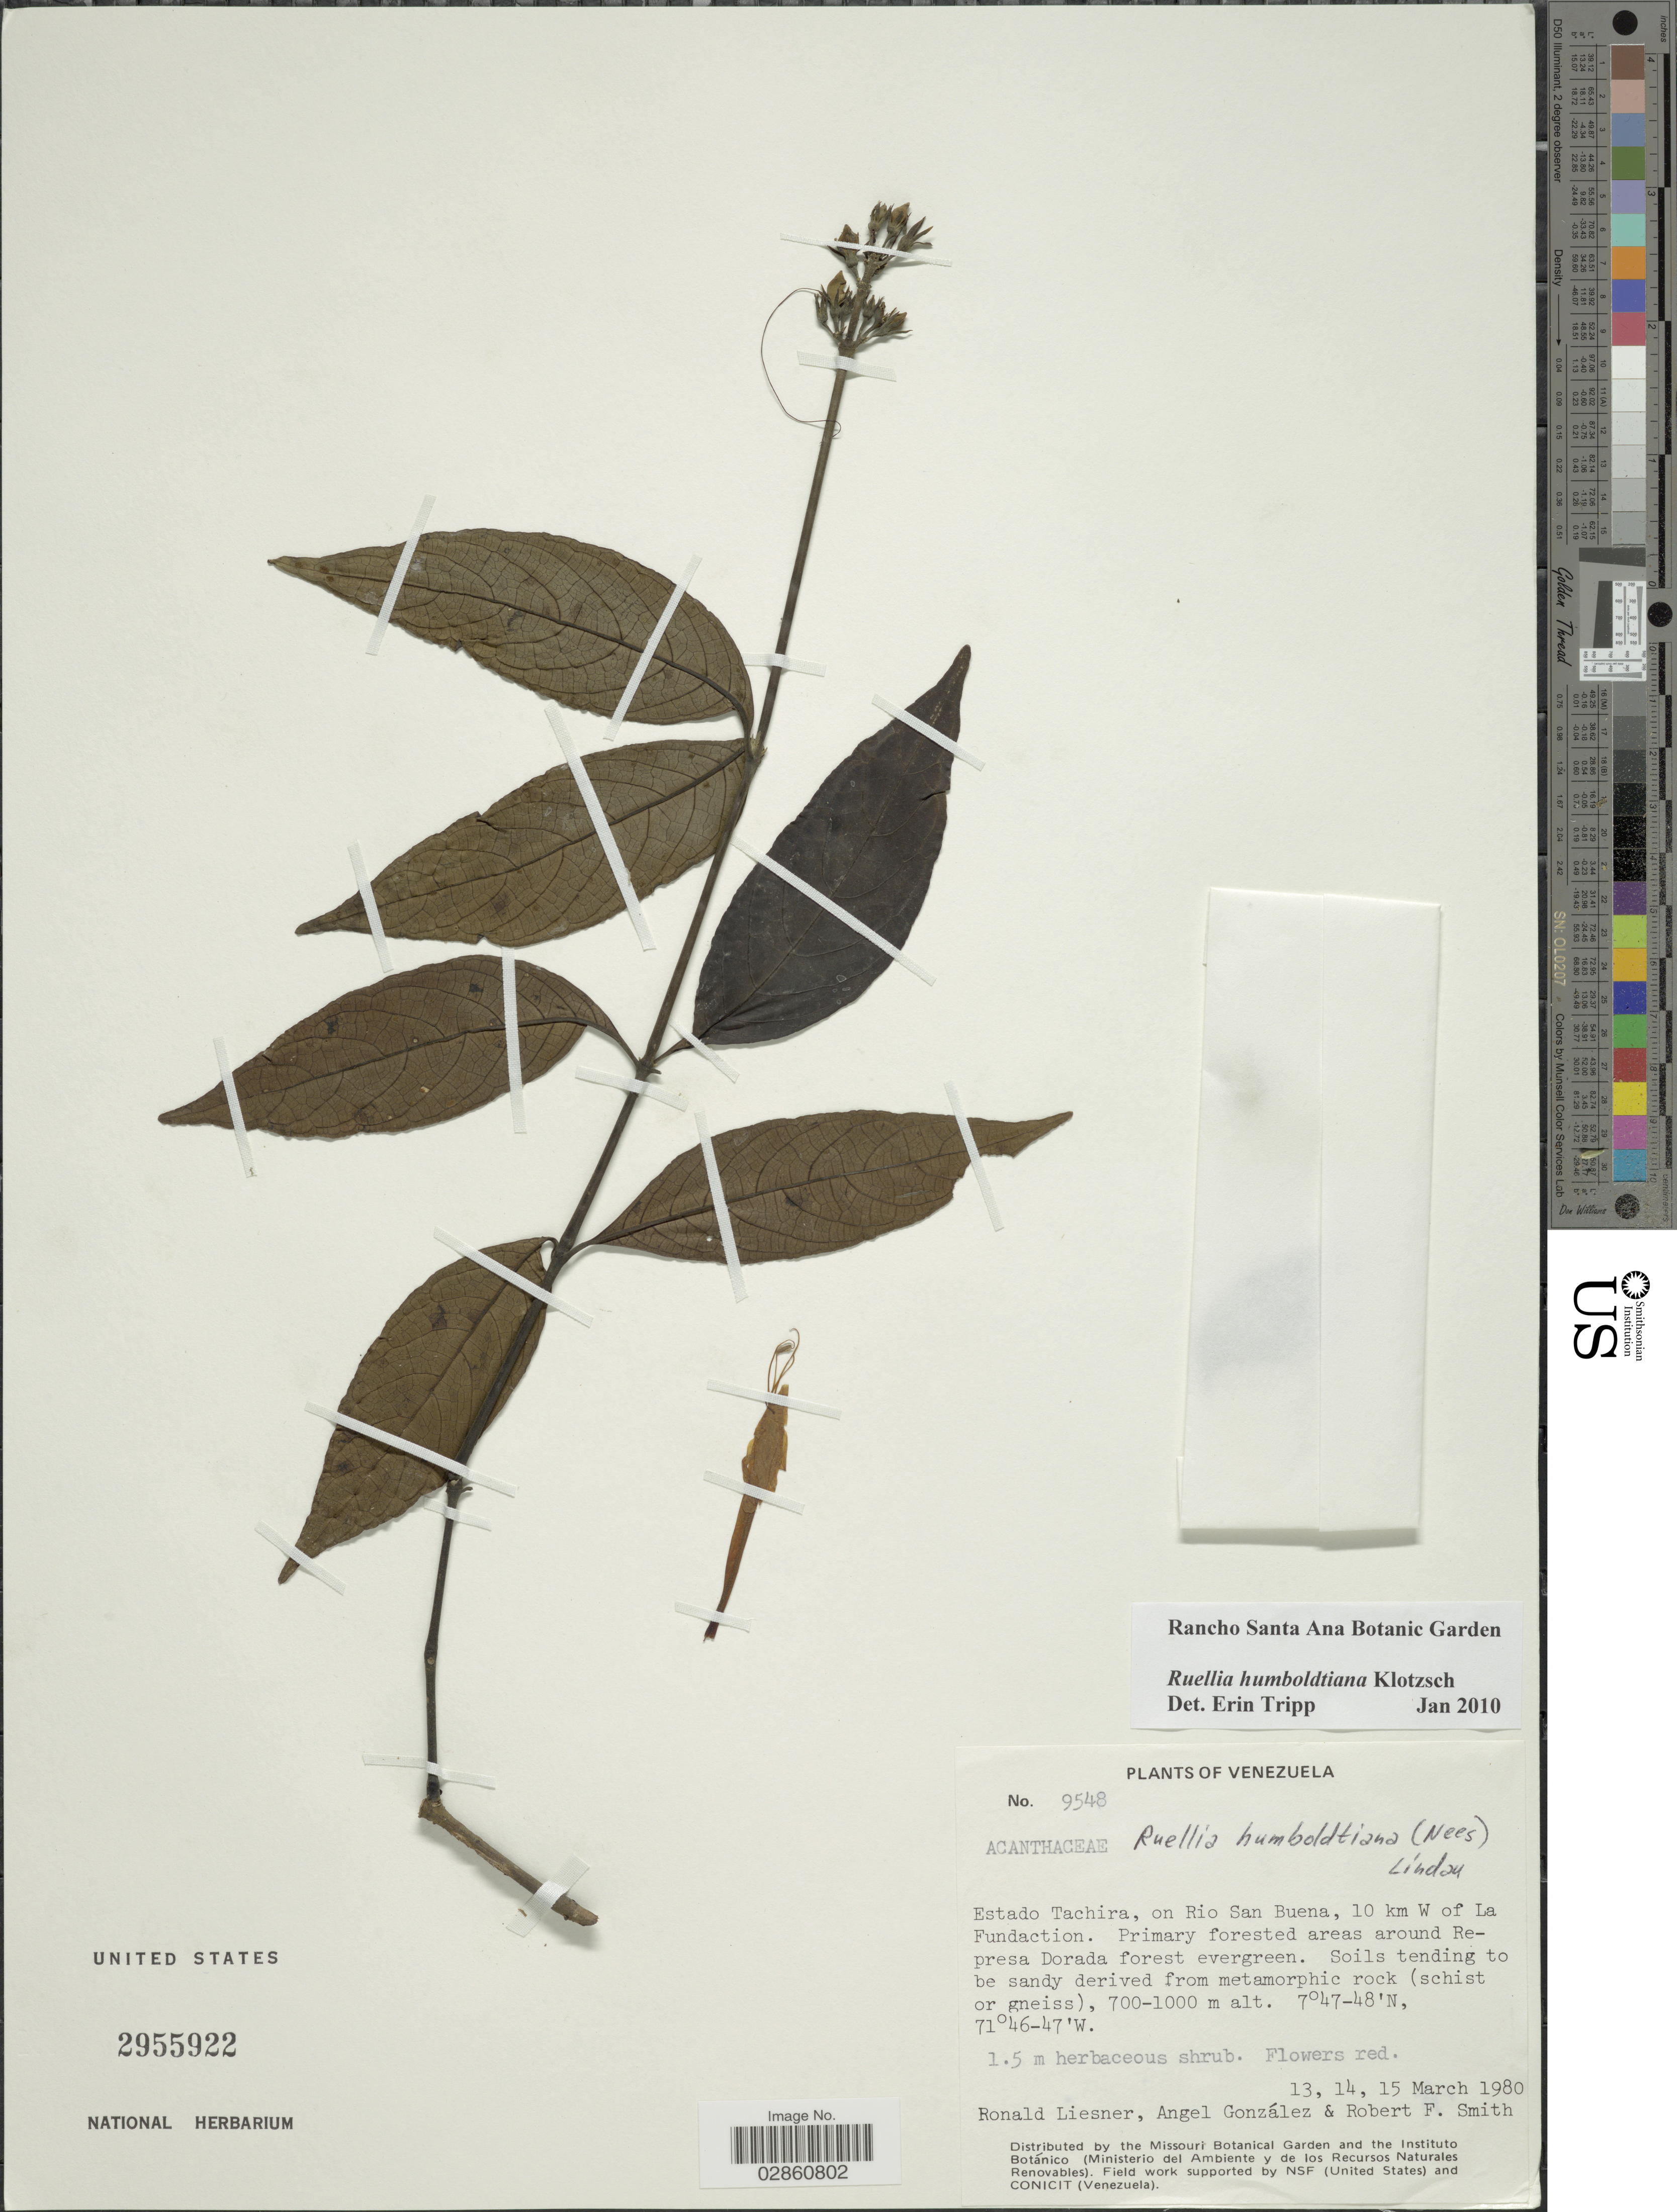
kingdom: Plantae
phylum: Tracheophyta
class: Magnoliopsida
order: Lamiales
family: Acanthaceae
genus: Ruellia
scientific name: Ruellia humboldtiana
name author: (Nees) Lindau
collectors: R. L. Liesner, A. C. González & R. F. Smith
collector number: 9548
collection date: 1980-03-13/1980-03-15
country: Venezuela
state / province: Tachira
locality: Estado Tachira, on Rio San Buena, 10 km W of La Fundacion. Primary forested areas around Represa Dorada forest evergreen.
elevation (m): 700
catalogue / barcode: US 2955922